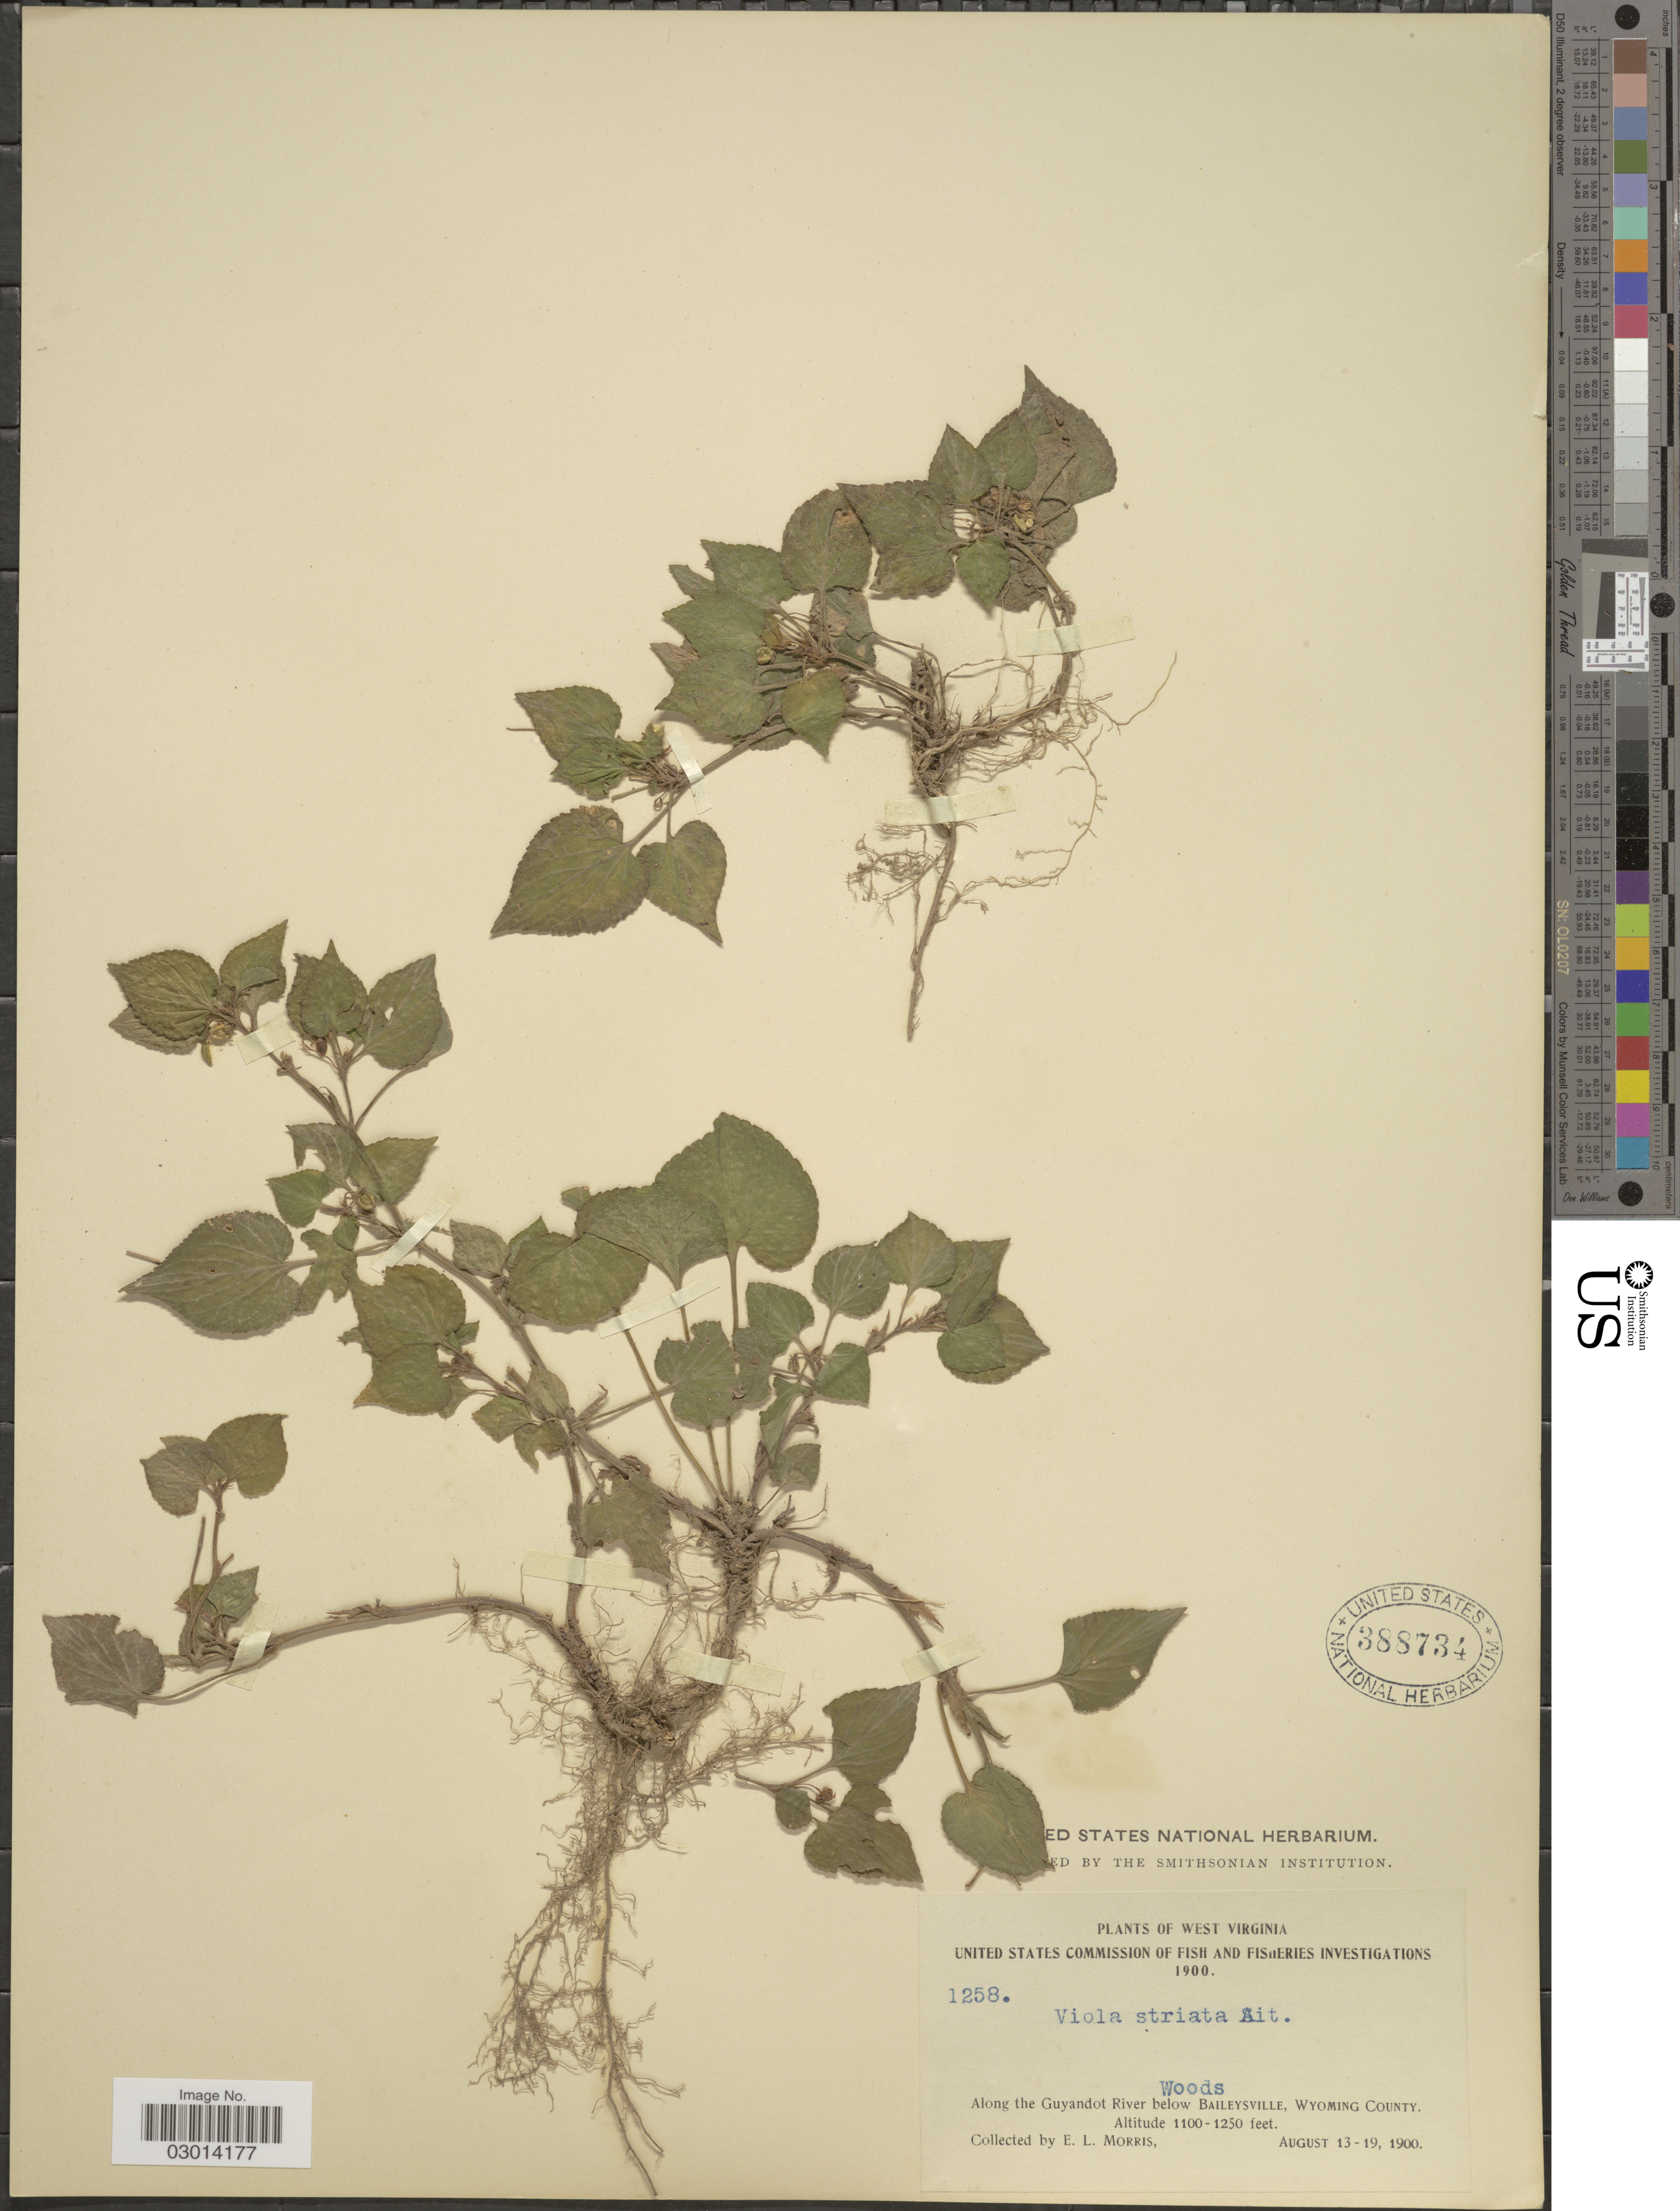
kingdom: Plantae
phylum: Tracheophyta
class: Magnoliopsida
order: Malpighiales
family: Violaceae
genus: Viola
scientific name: Viola rostrata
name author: Pursh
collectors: E. Morris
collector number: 1258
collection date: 1900-08-13/1900-08-19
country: United States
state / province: West Virginia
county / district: Wyoming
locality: Along the Guyandot River below Baileysville, Wyoming County.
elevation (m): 335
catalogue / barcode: US 388734